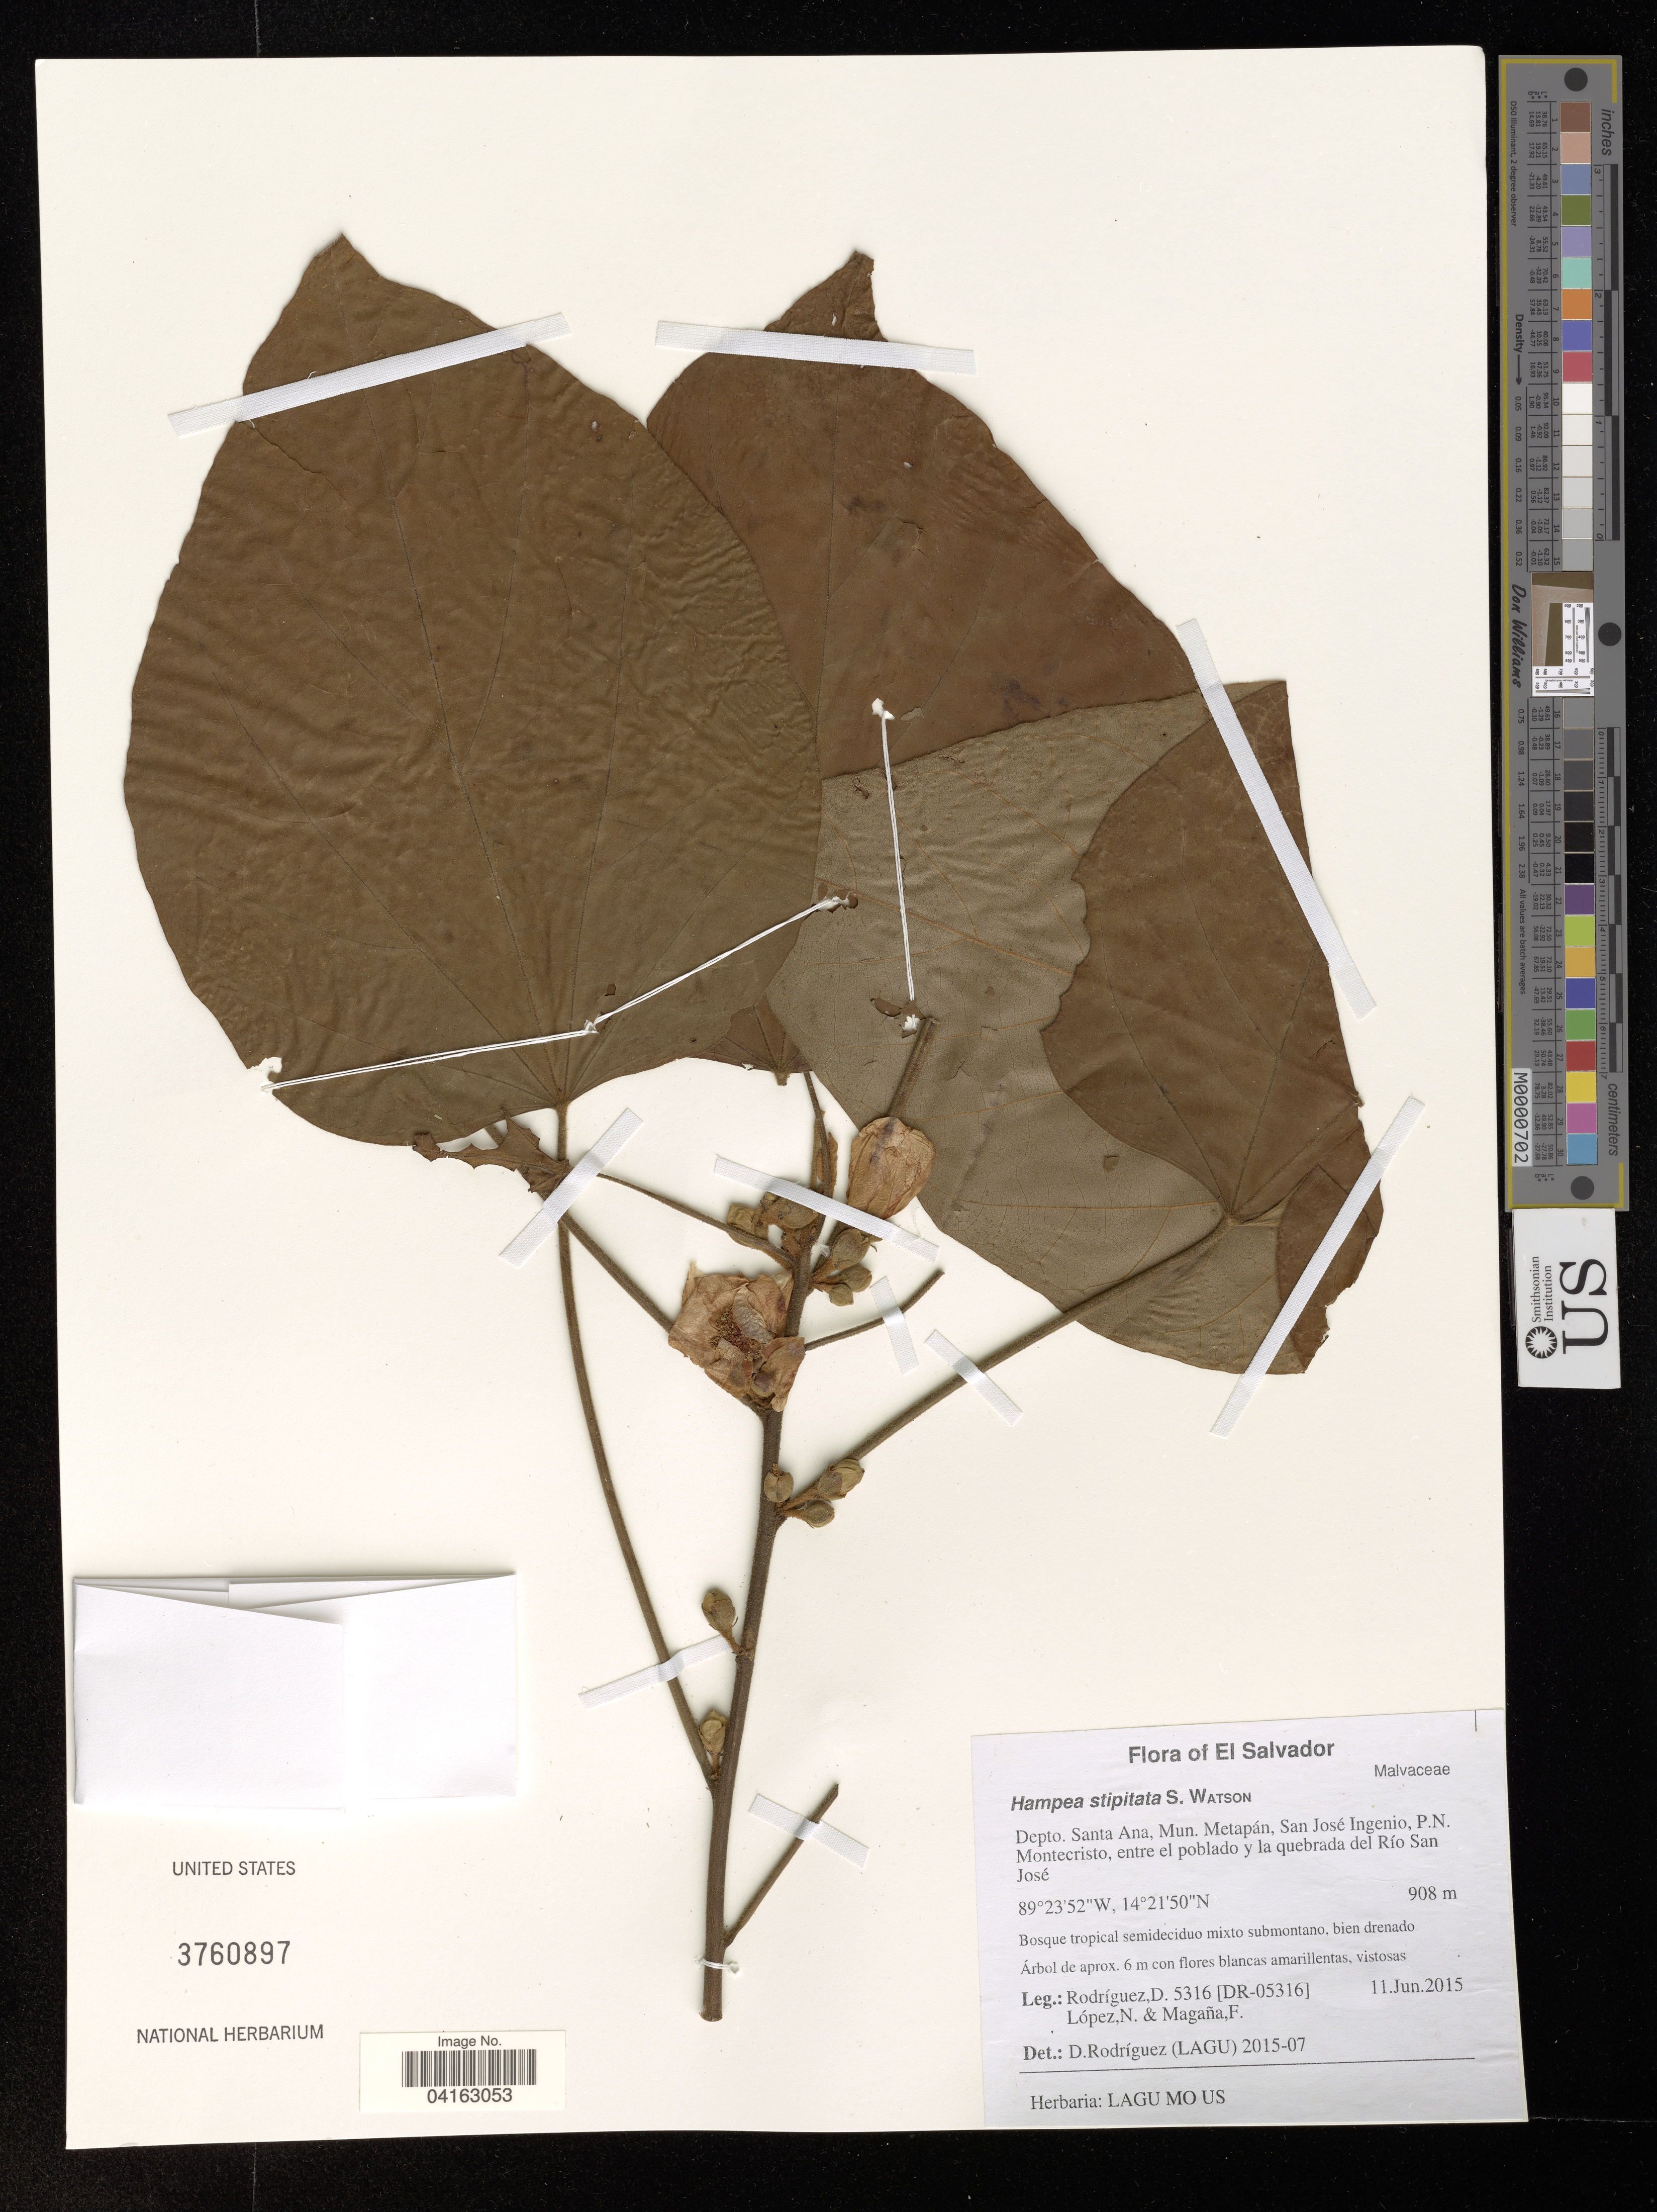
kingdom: Plantae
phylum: Tracheophyta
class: Magnoliopsida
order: Malvales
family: Malvaceae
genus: Hampea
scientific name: Hampea stipitata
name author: S. Watson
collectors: D. Rodriguez, N. Lopez & F. Magaña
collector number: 5316 / [DR-05316]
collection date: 2015-06-11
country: El Salvador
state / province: Santa Ana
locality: Depto. Santa Ana, Mun. Metapán, San José Ingenio, P.N. Montecristo, entre el poblado y la quebrada del Río San José.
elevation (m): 908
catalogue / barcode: US 3760897